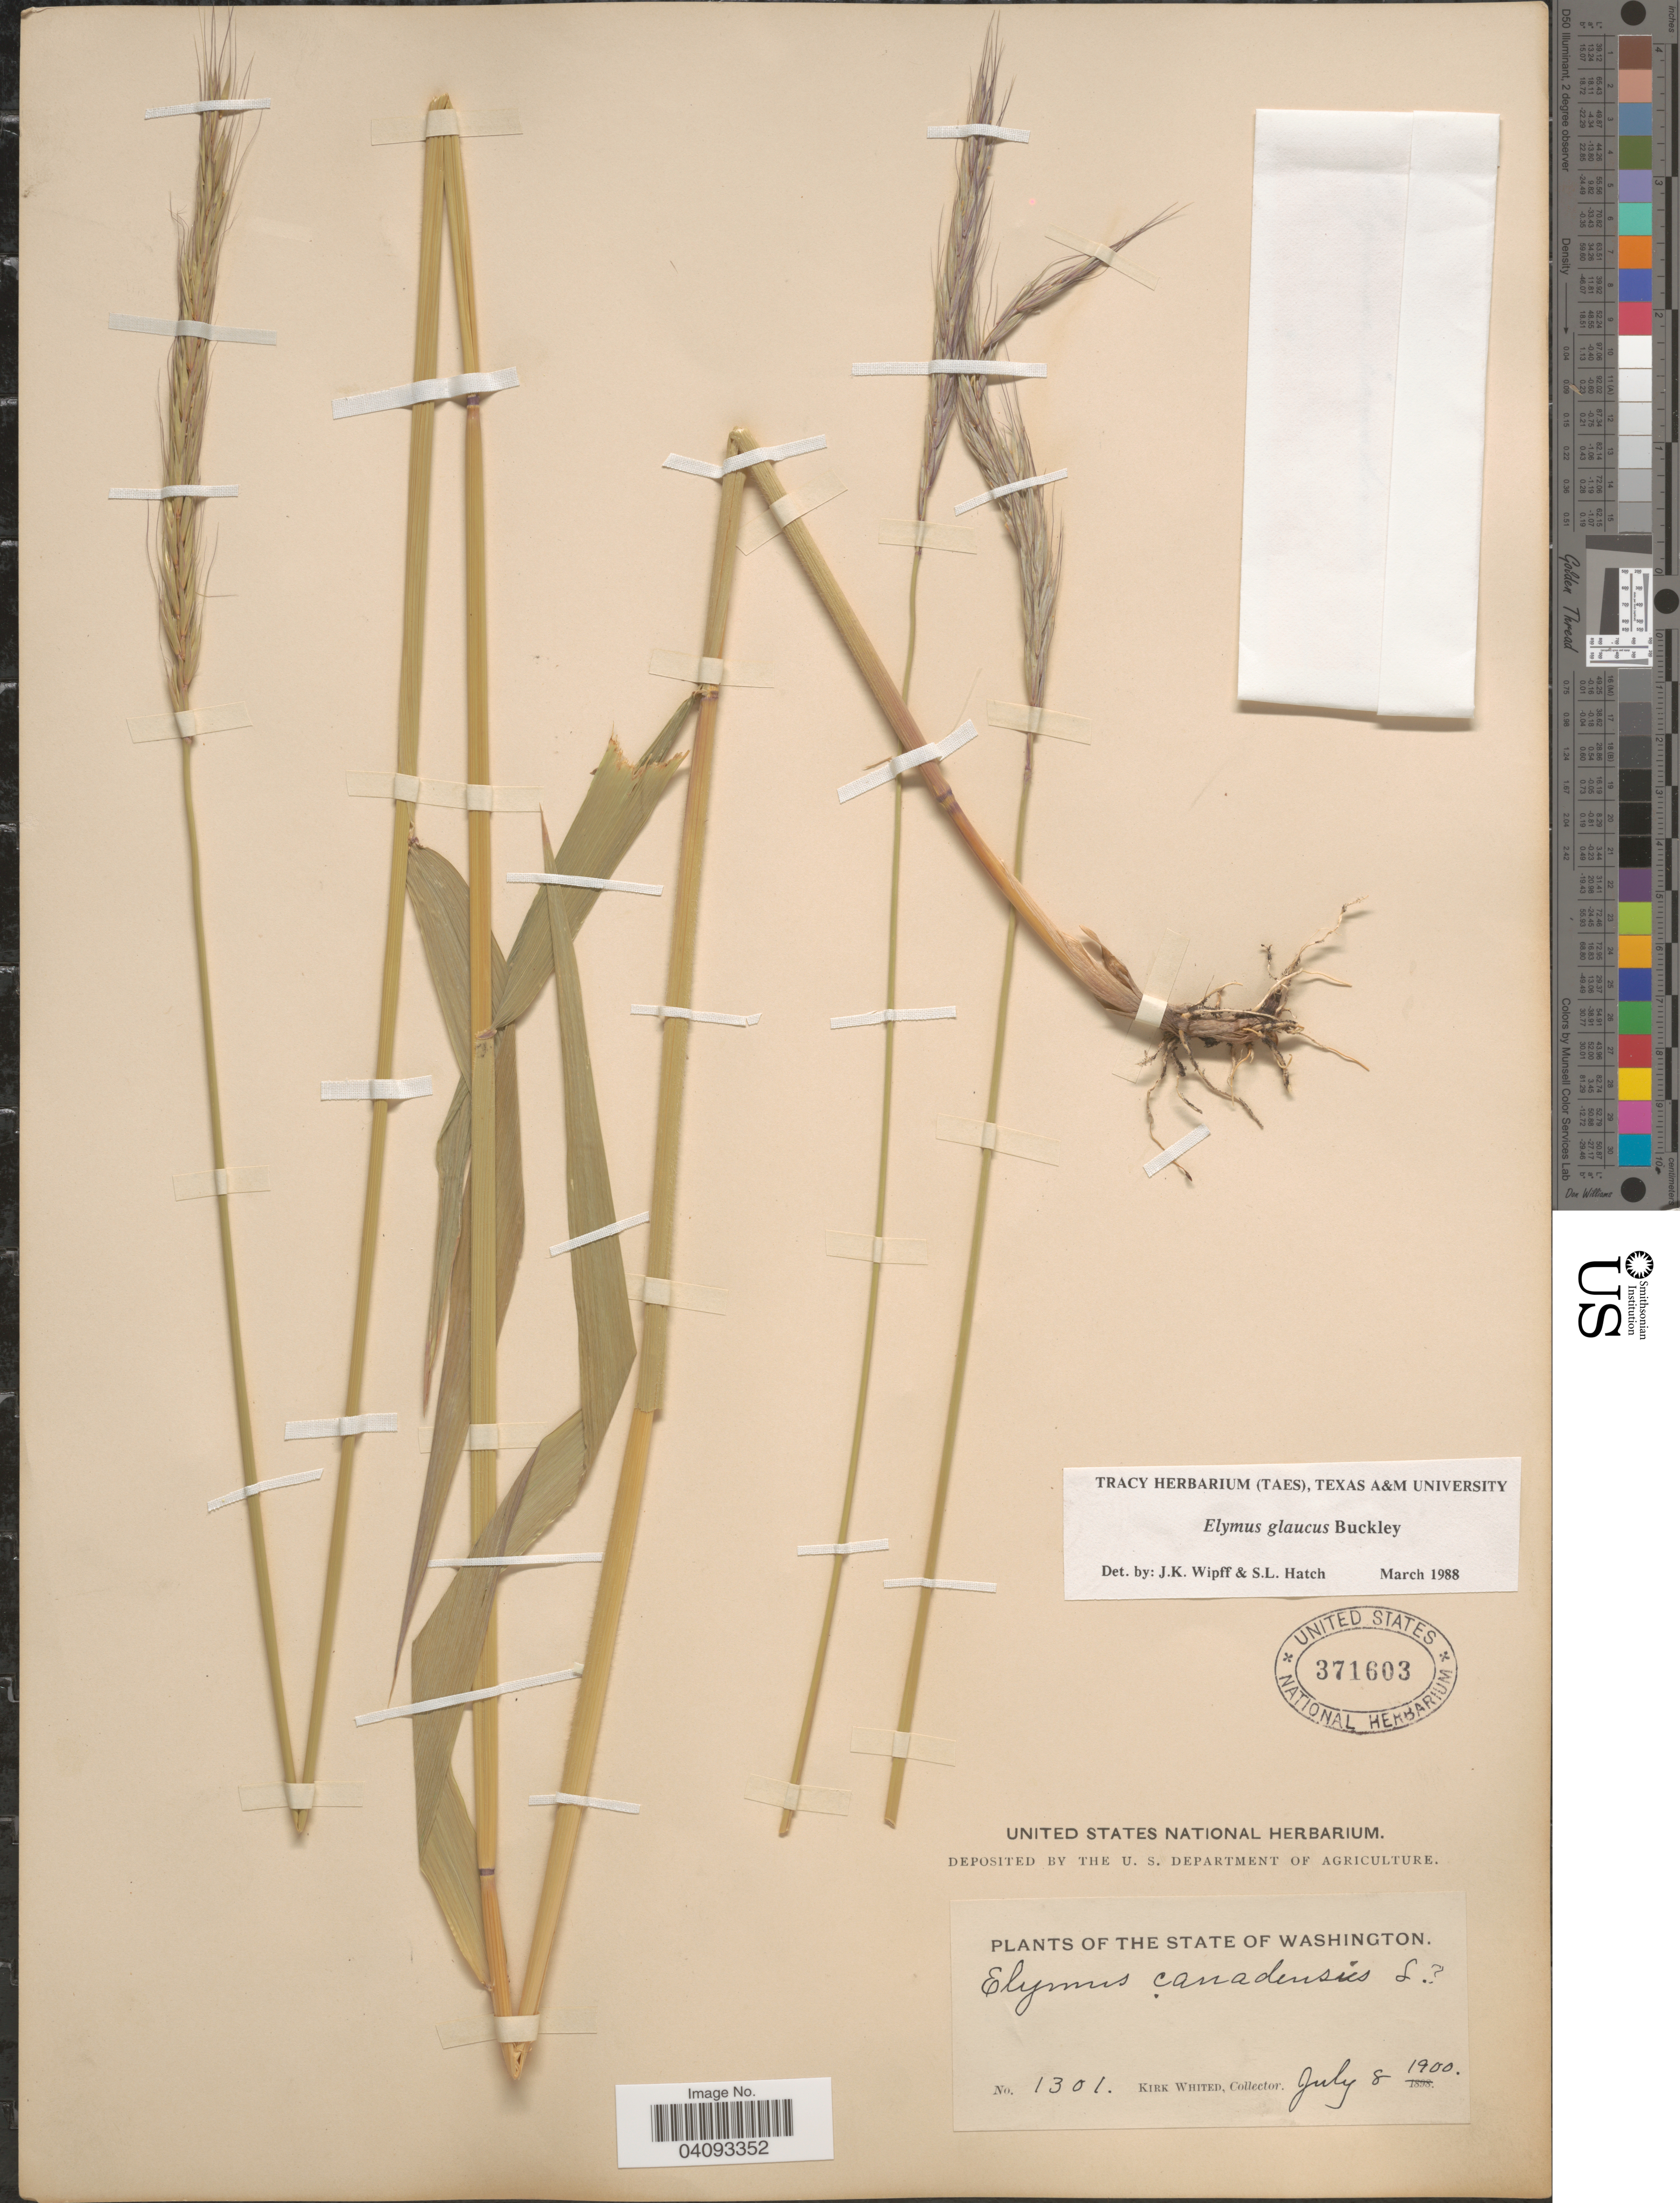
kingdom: Plantae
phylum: Tracheophyta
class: Liliopsida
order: Poales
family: Poaceae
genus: Elymus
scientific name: Elymus glaucus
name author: Buckley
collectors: K. Whited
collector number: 1301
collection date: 1900-07-08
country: United States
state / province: Washington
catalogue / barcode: US 371603